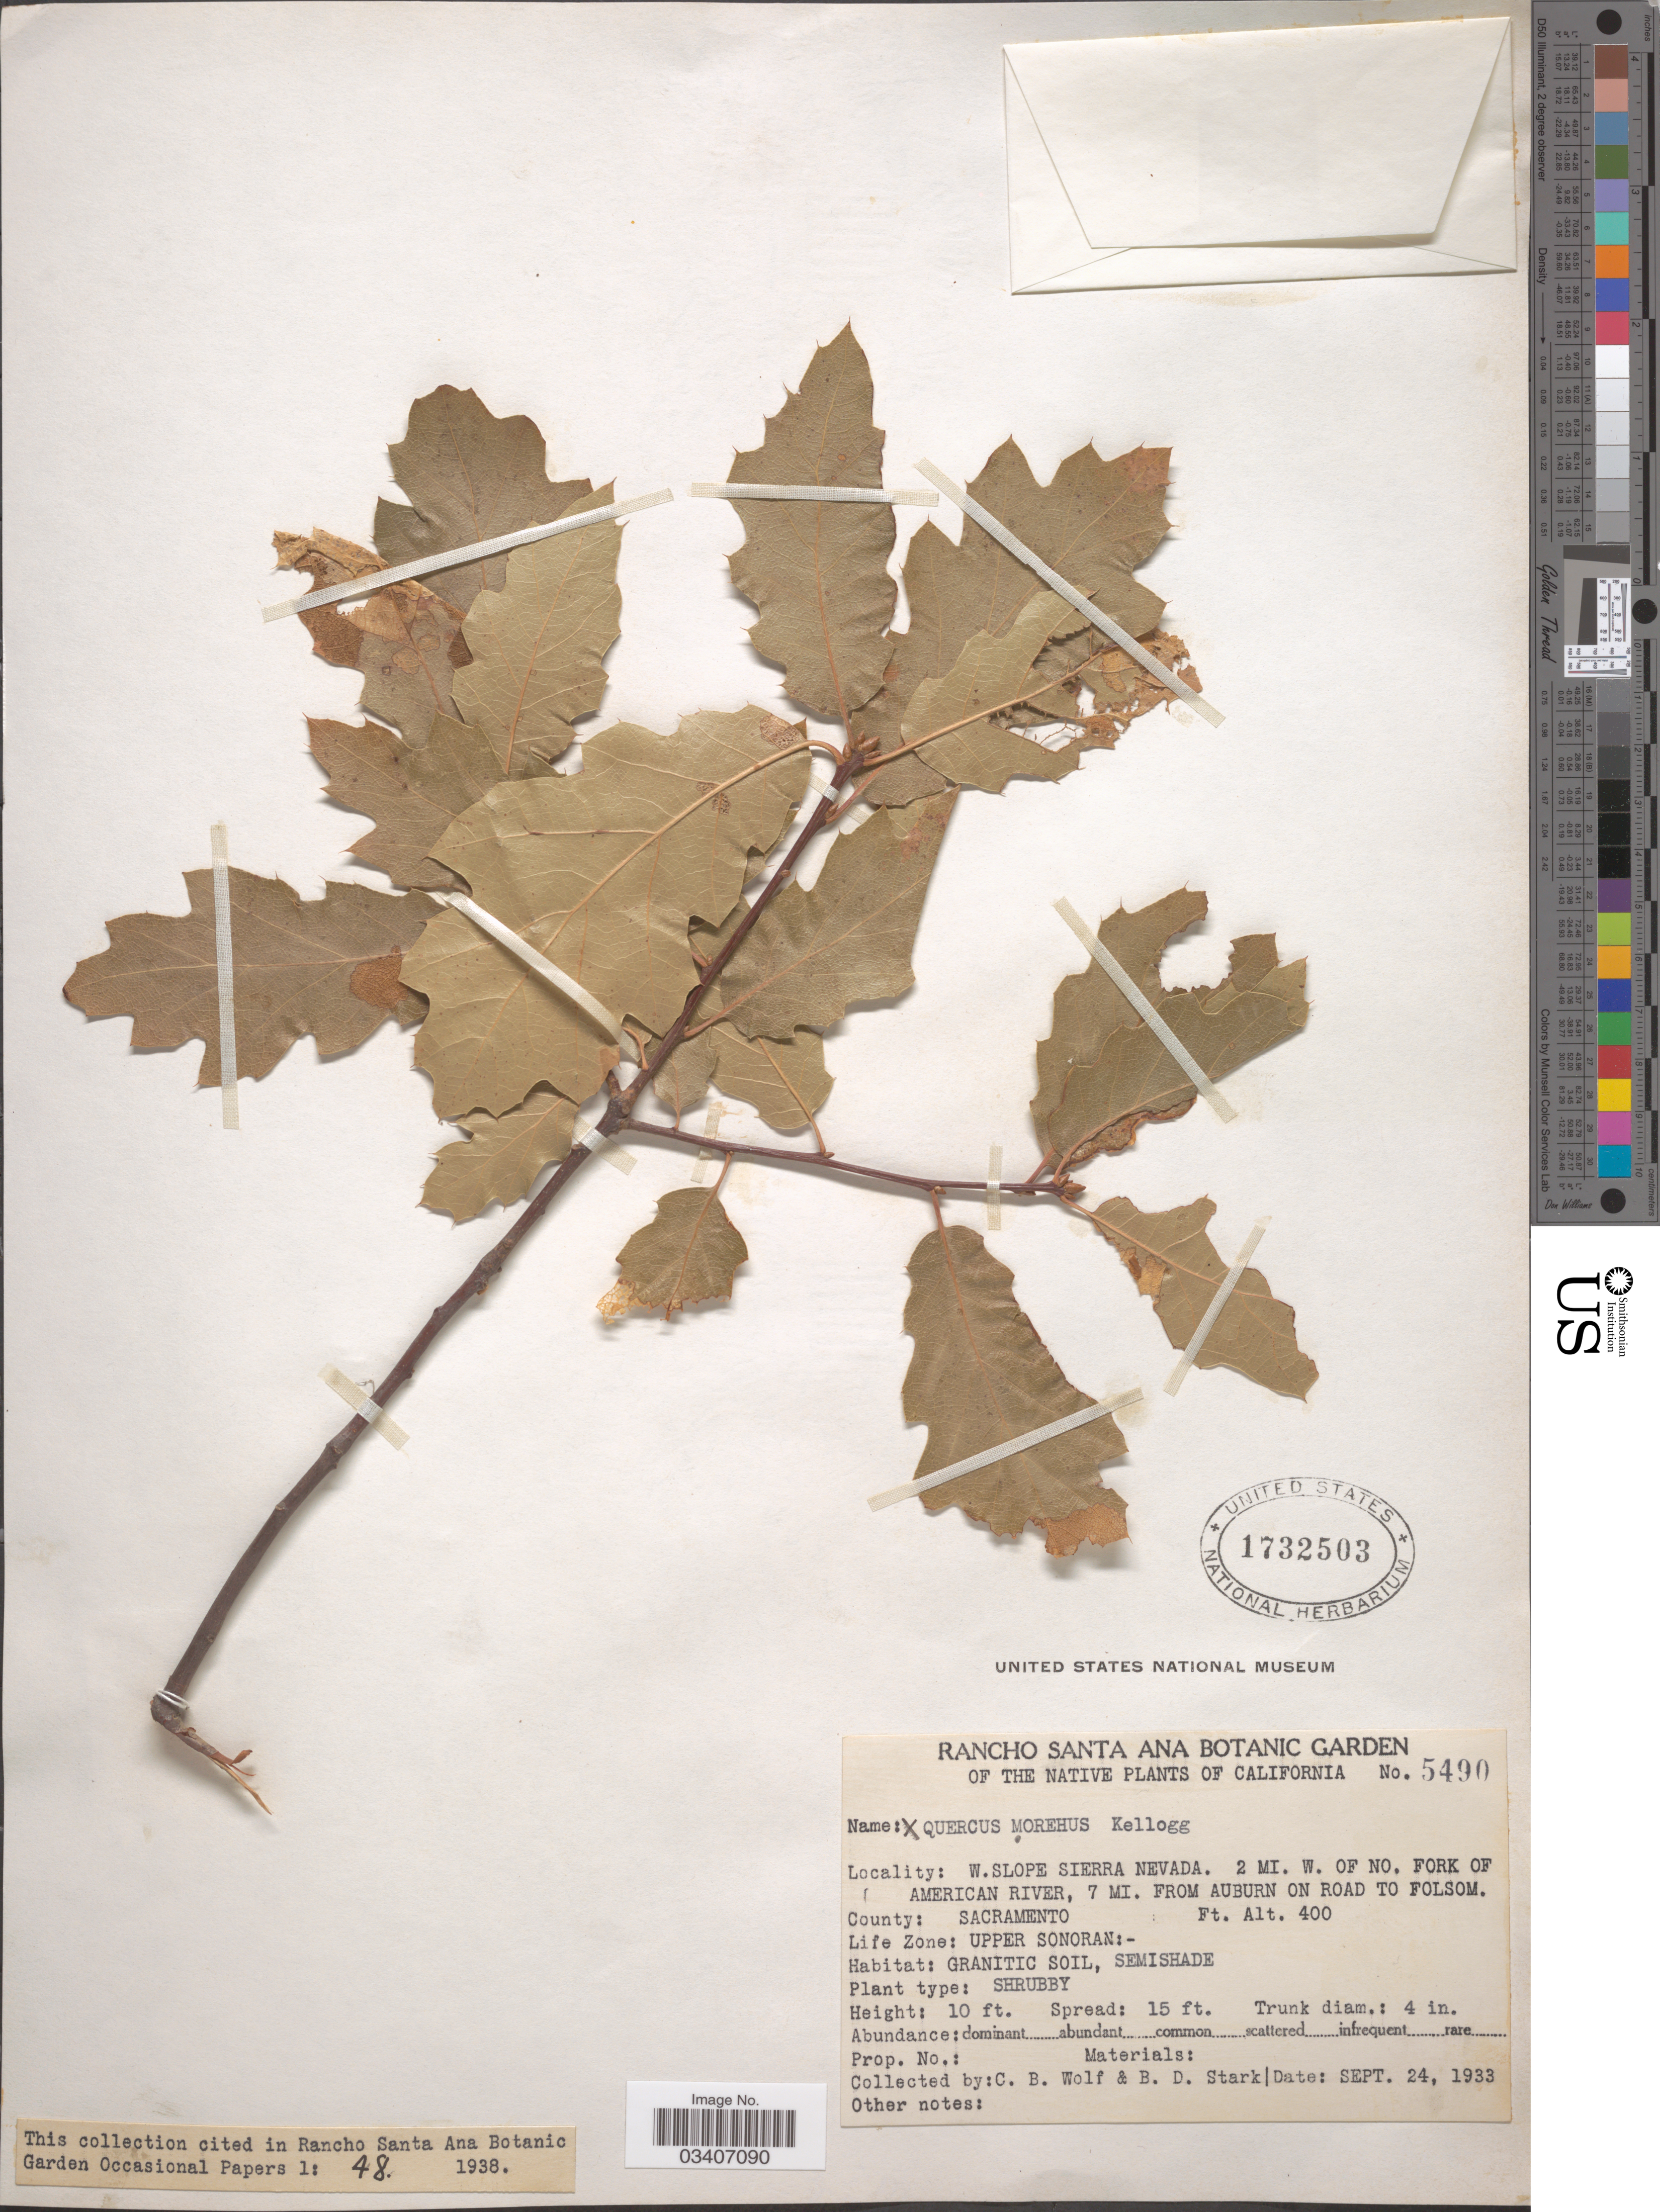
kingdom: Plantae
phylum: Tracheophyta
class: Magnoliopsida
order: Fagales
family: Fagaceae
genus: Quercus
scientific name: Quercus x moreha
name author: Kellogg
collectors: C. B. Wolf & B. Stark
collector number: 5490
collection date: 1933-09-24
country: United States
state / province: California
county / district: Sacramento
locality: W. slope Sierra Nevada. 2 mi. W. of NO. Fork of American River, 7 mi. from Auburn on road to Folsom. County: Sacramento. Life Zone: Upper Sonoran.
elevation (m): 122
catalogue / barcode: US 1732503